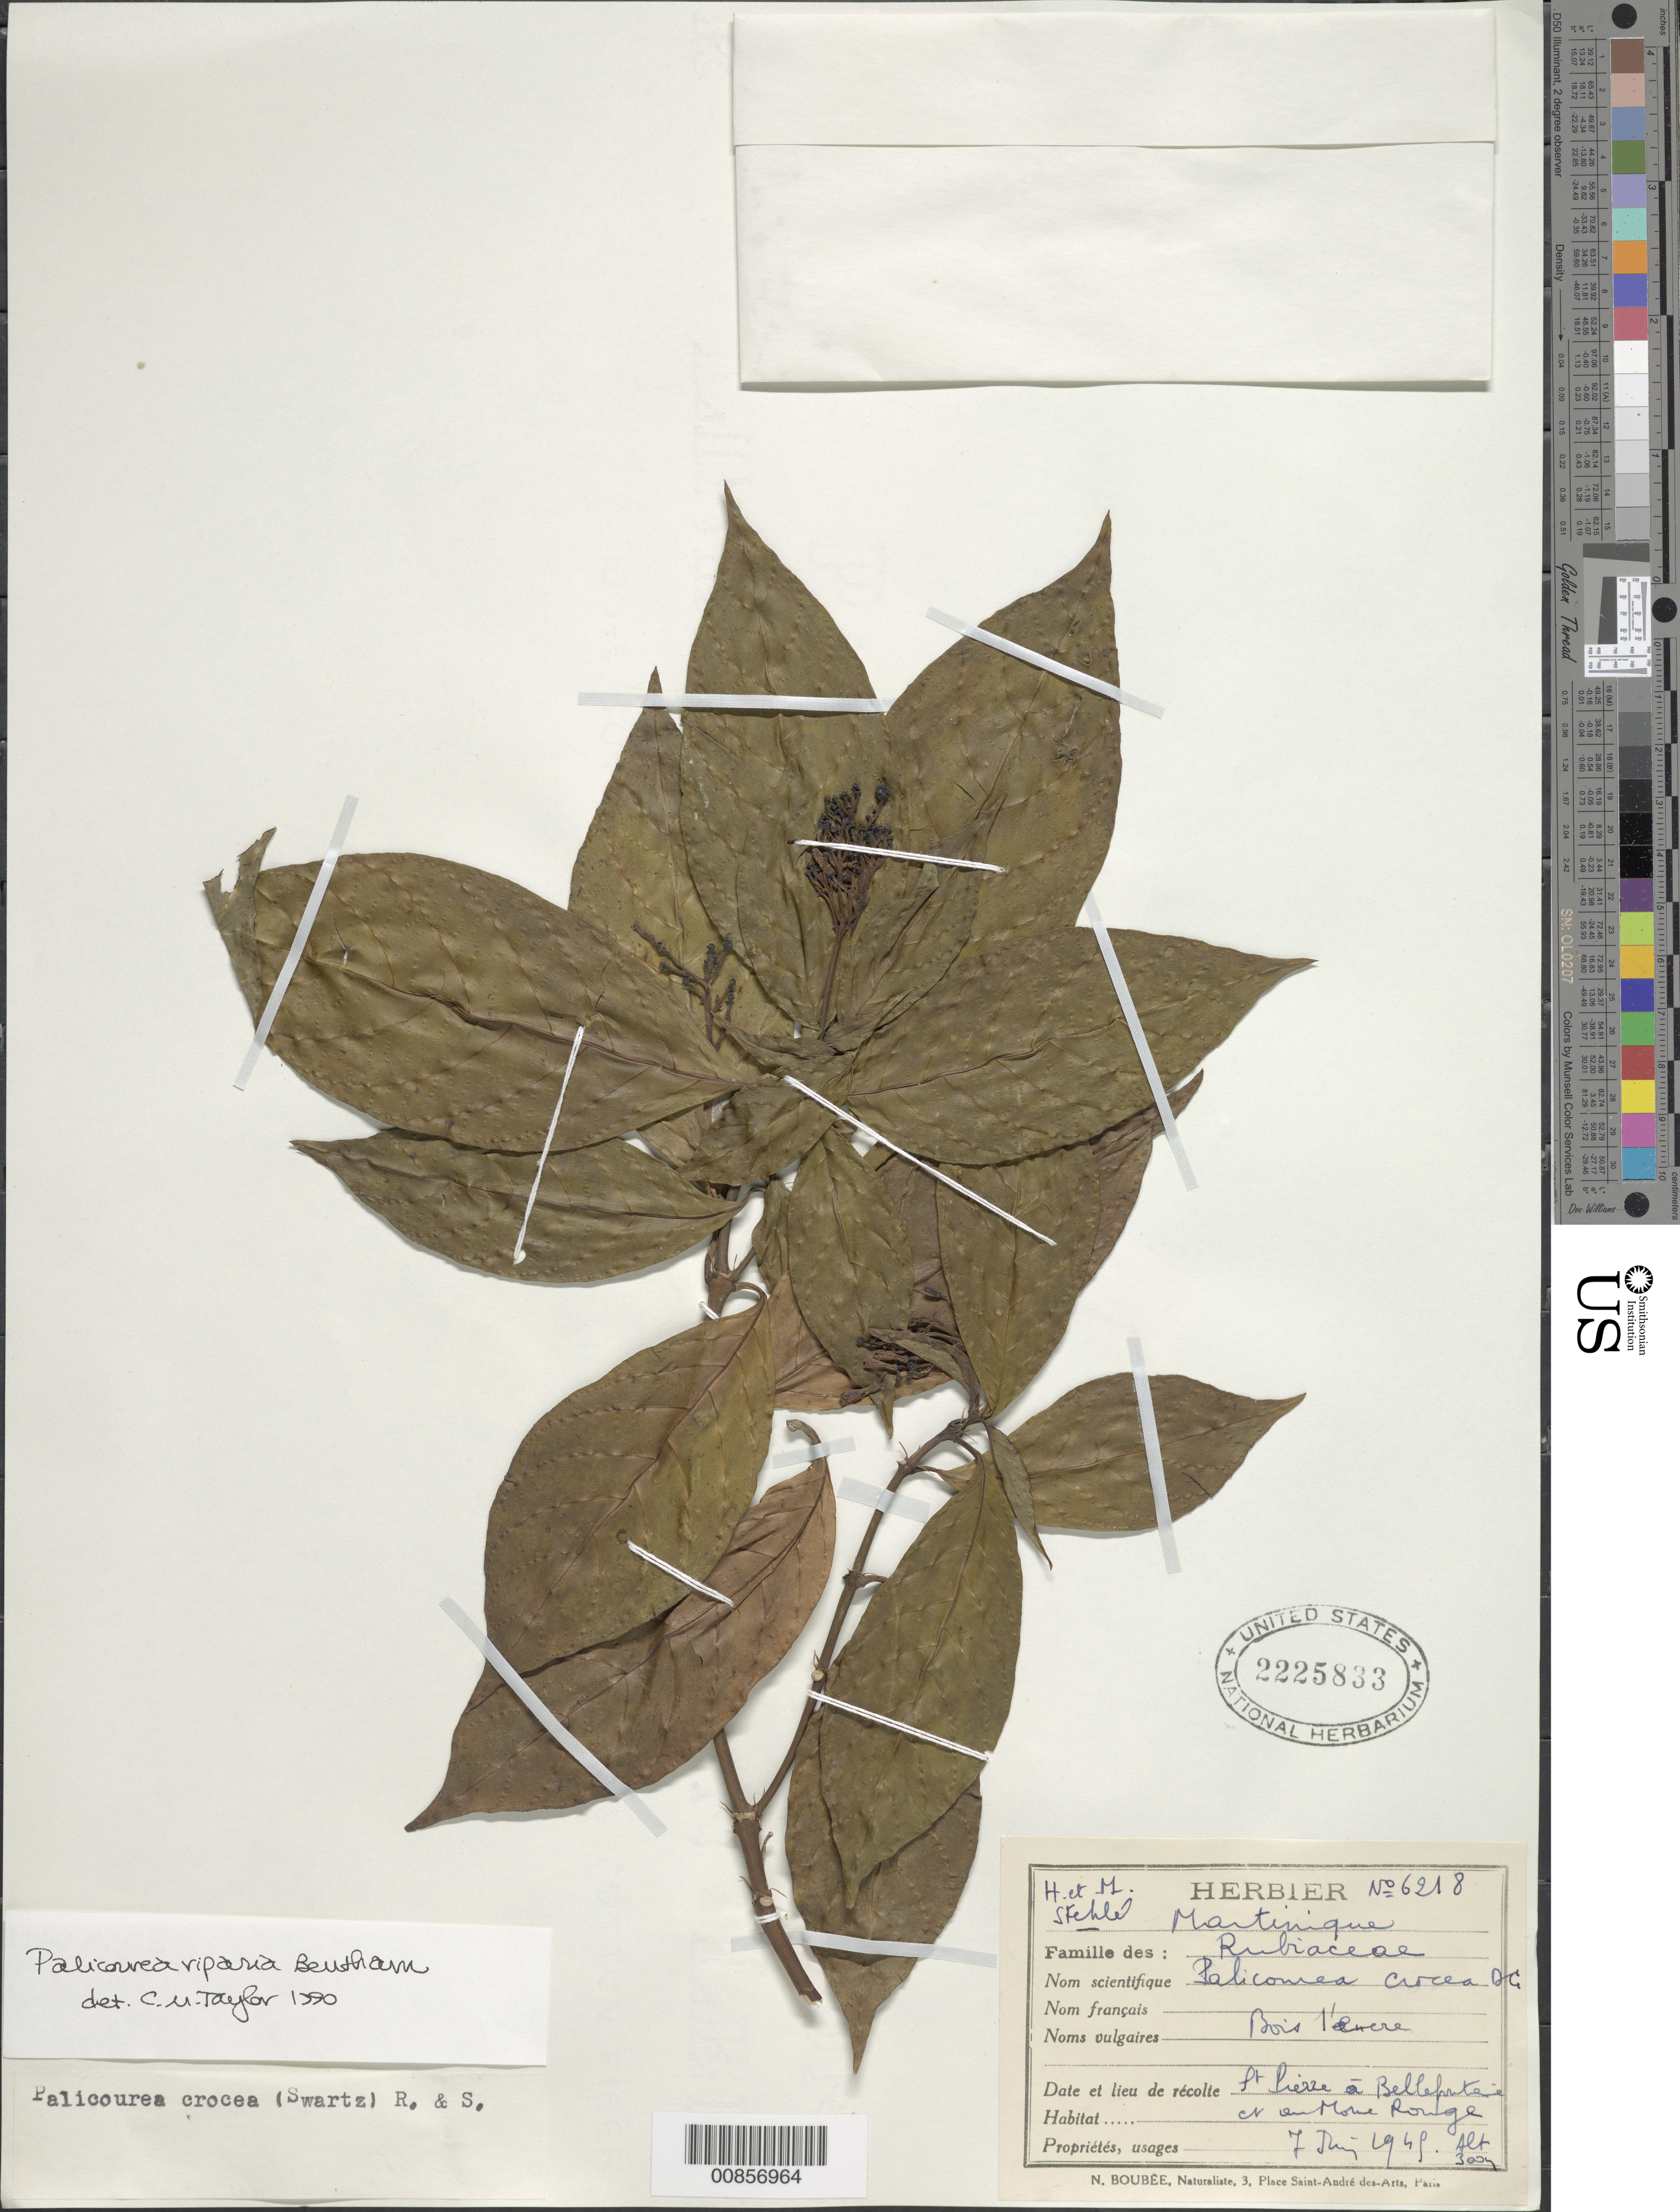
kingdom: Plantae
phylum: Tracheophyta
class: Magnoliopsida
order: Gentianales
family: Rubiaceae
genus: Palicourea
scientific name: Palicourea croceoides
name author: Desv. ex Ham.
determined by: Taylor, Charlotte M.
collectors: H. Stehlé & M. Stehlé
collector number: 6218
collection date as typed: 07 Jun 1949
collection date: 1949-06-07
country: Martinique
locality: St. Pierre à Belleforte-e (sp?)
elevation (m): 300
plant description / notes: Common name: Bois l'encre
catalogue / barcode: US 2225833